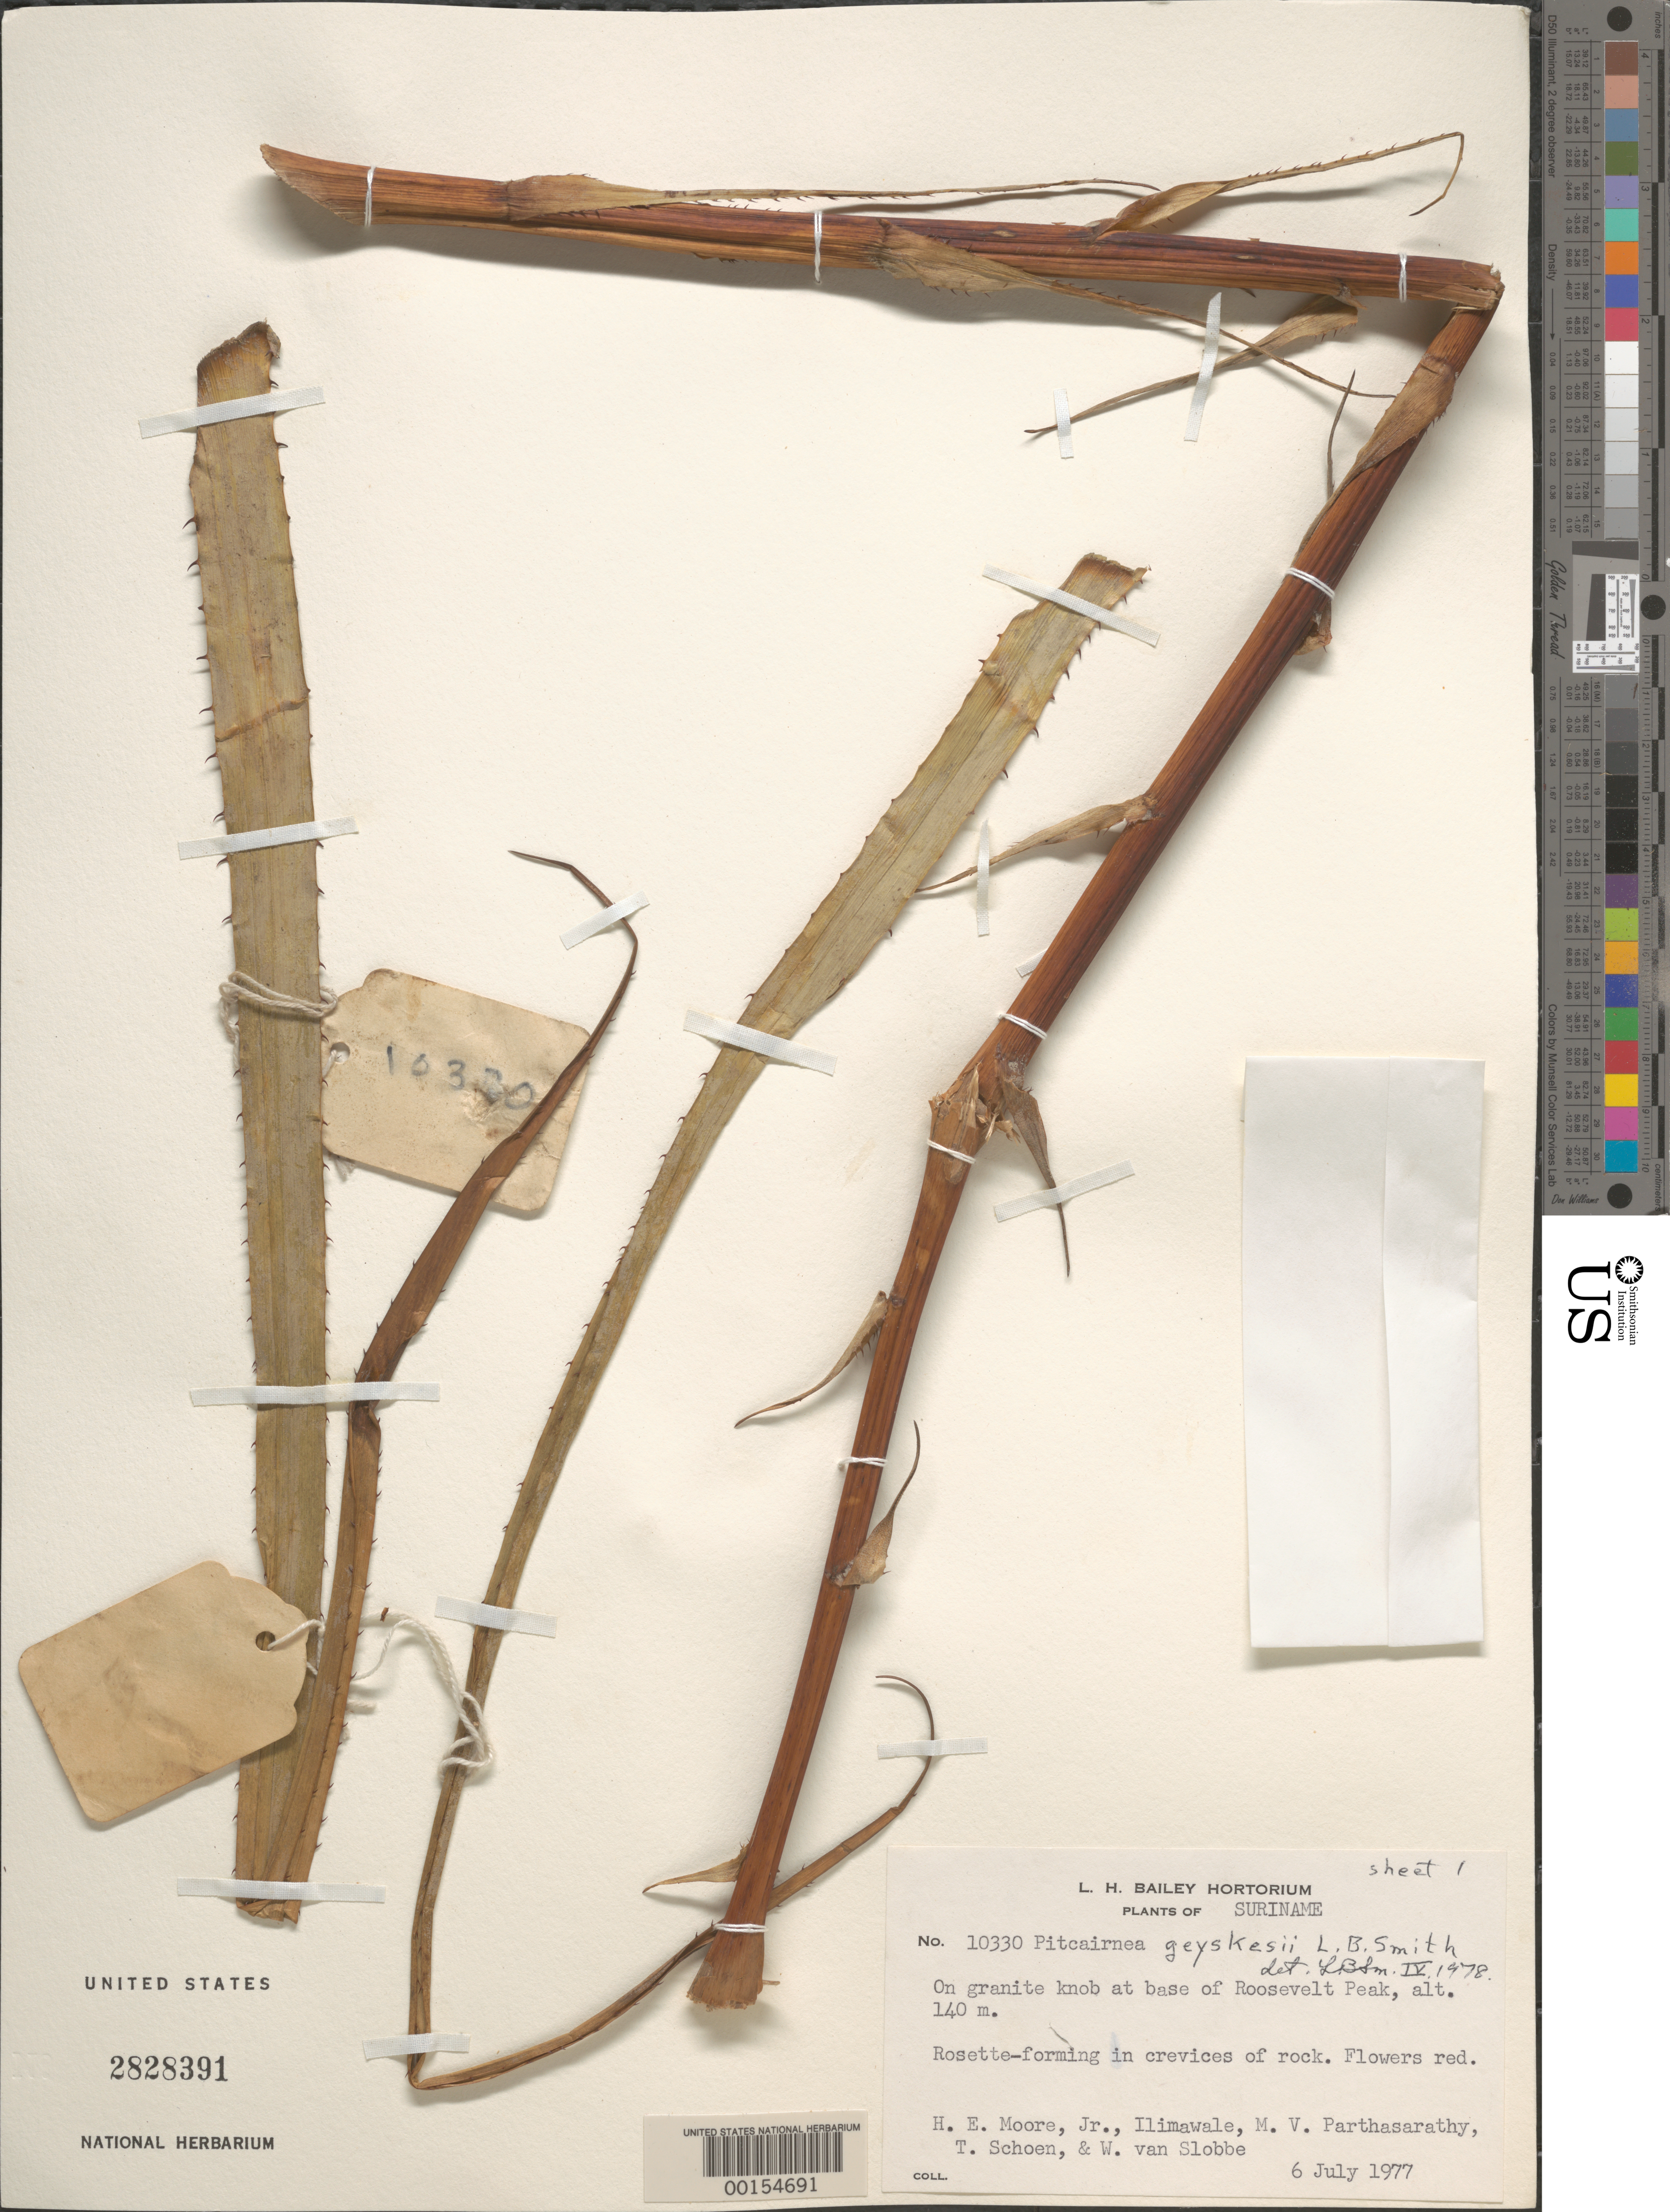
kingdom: Plantae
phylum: Tracheophyta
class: Liliopsida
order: Poales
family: Bromeliaceae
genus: Pitcairnia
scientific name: Pitcairnia geyskesii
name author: L.B. Sm.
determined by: Smith, Lyman B., (US), NMNH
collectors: H. E. Moore et al.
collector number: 10330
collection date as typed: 6-Jul-77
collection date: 1977-07-06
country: Suriname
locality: Roosevelt Peak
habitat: Granite knob, in crevices of rock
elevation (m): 140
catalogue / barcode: US 2828391